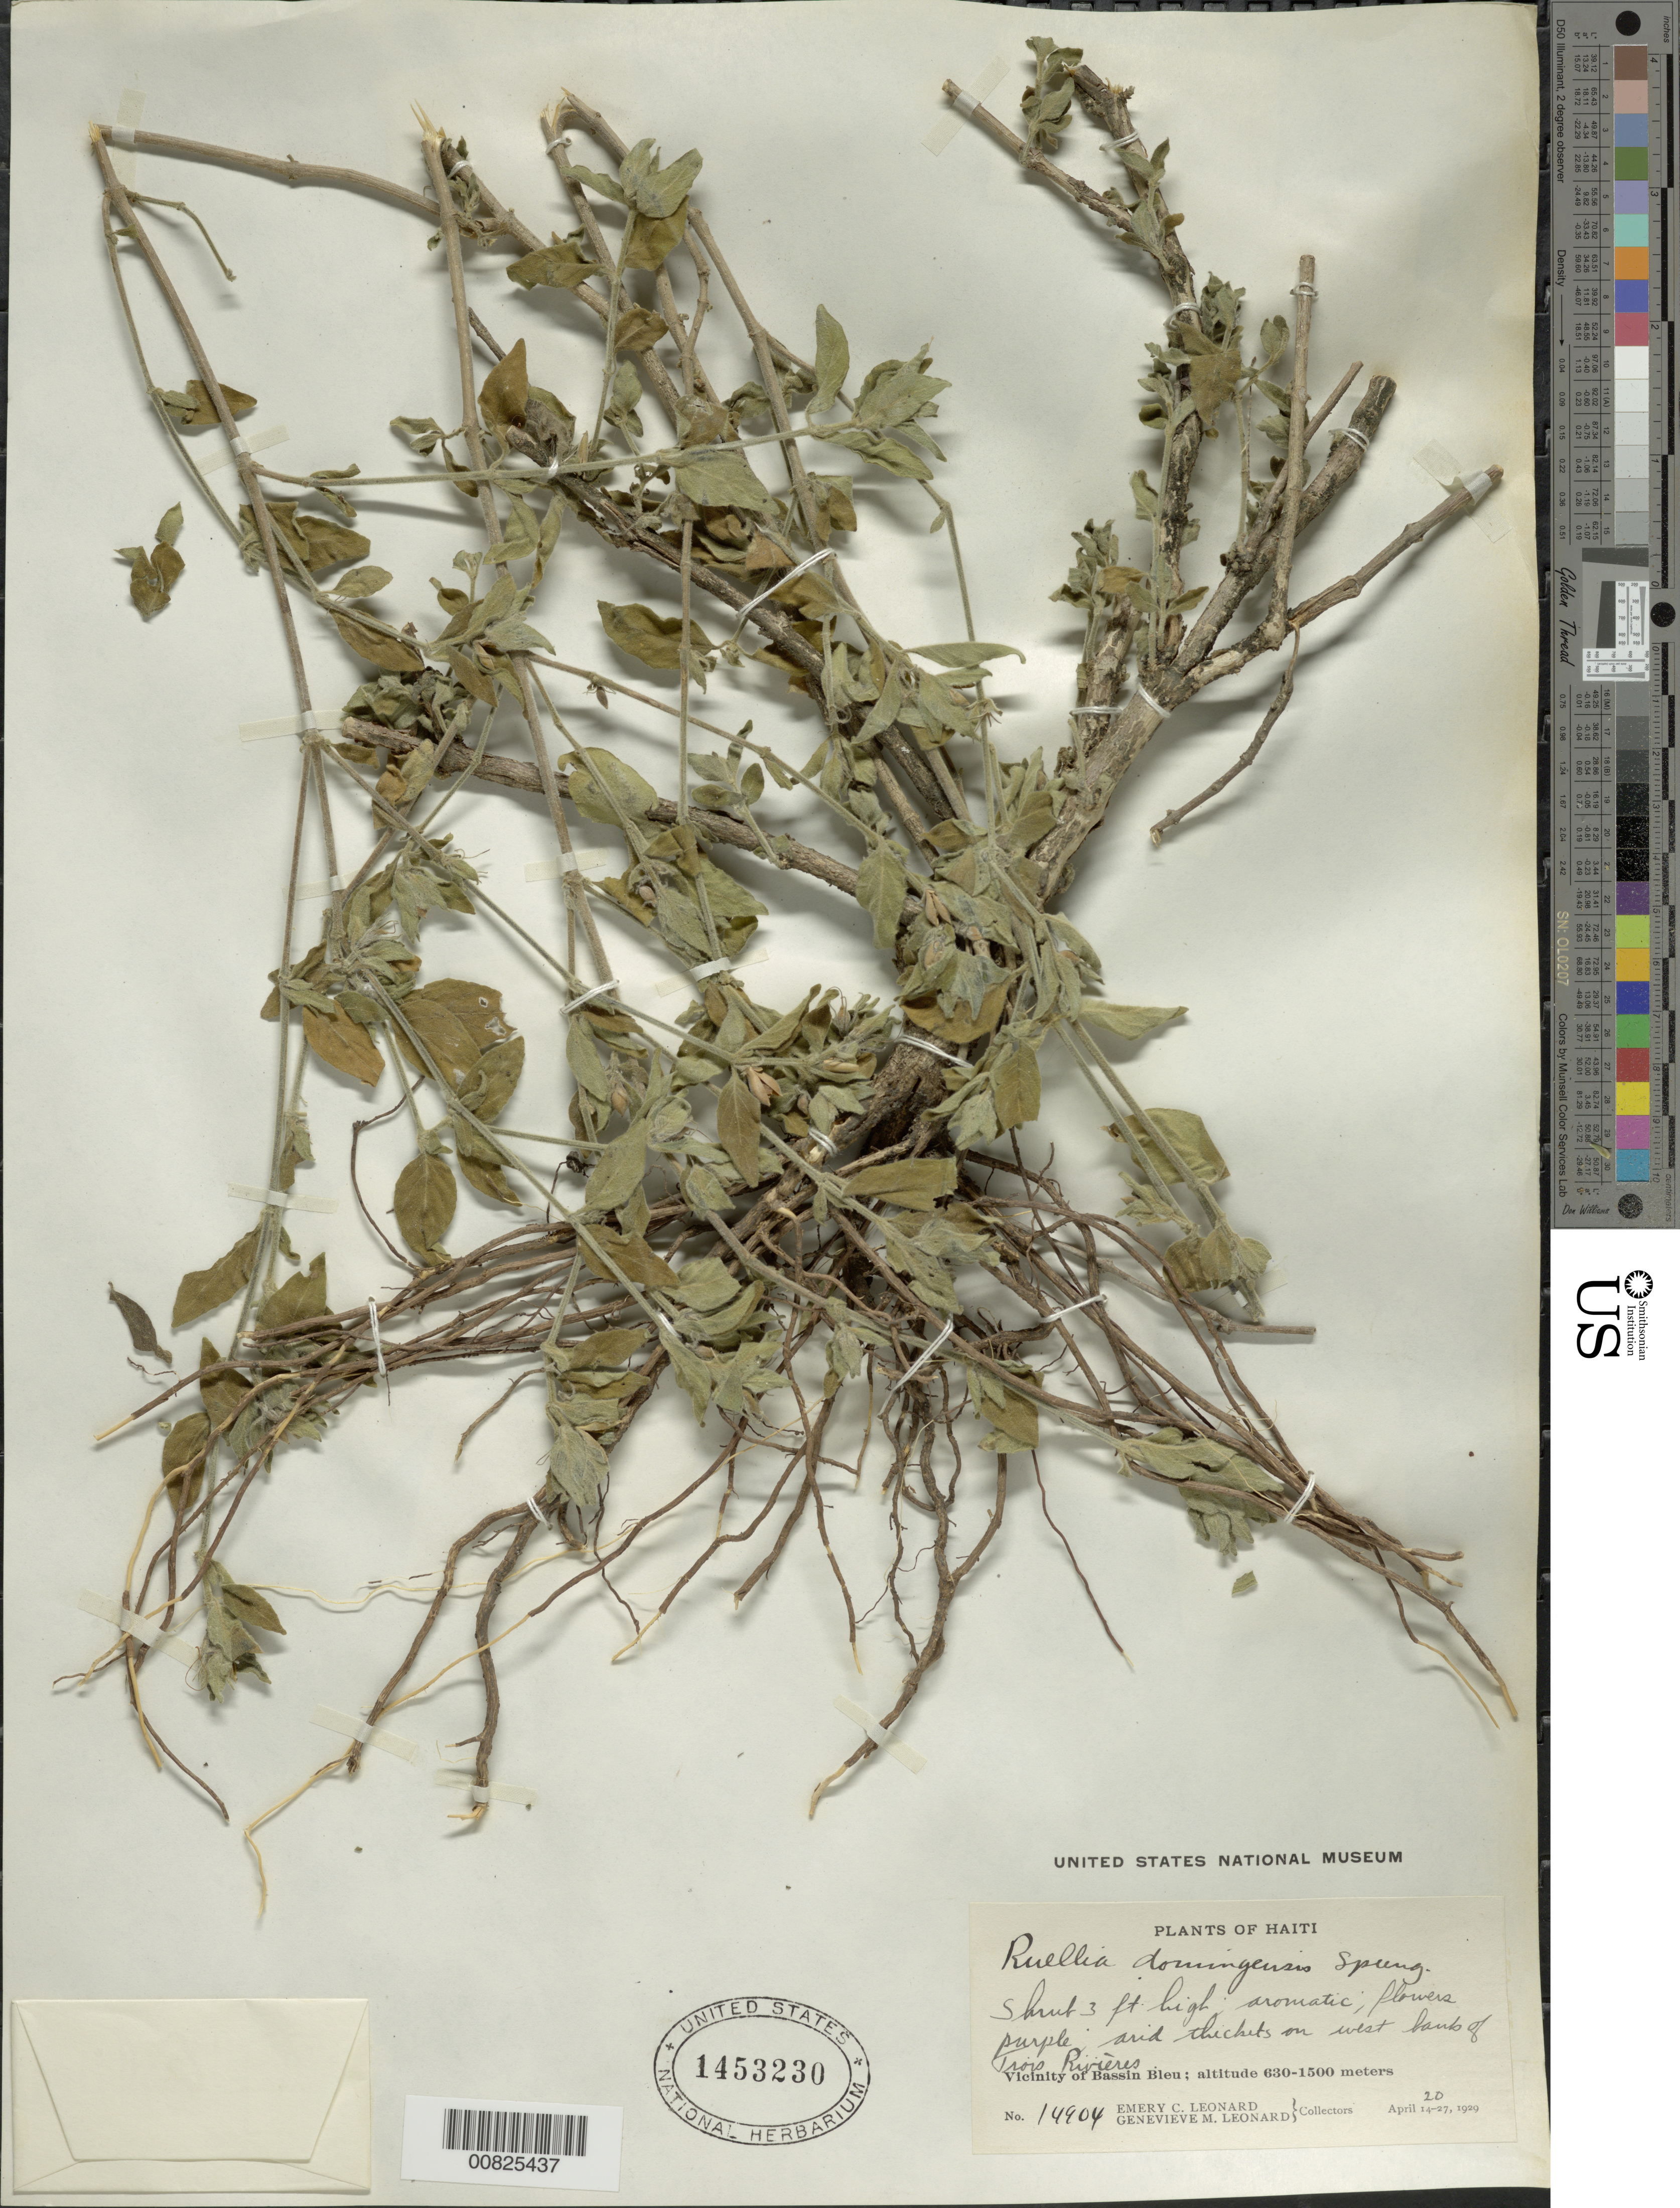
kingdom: Plantae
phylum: Tracheophyta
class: Magnoliopsida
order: Lamiales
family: Acanthaceae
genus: Ruellia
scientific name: Ruellia domingensis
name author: Spreng. ex Nees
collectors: E. C. Leonard & G. M. Leonard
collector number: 14904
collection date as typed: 20 Apr 1929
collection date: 1929-04-20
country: Haiti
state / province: Nord-Ouest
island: Hispaniola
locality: Vicinity of Bassin Bleu, west banks of Trois Rivières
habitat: Arid thickets on river bank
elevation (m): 630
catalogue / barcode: US 1453230